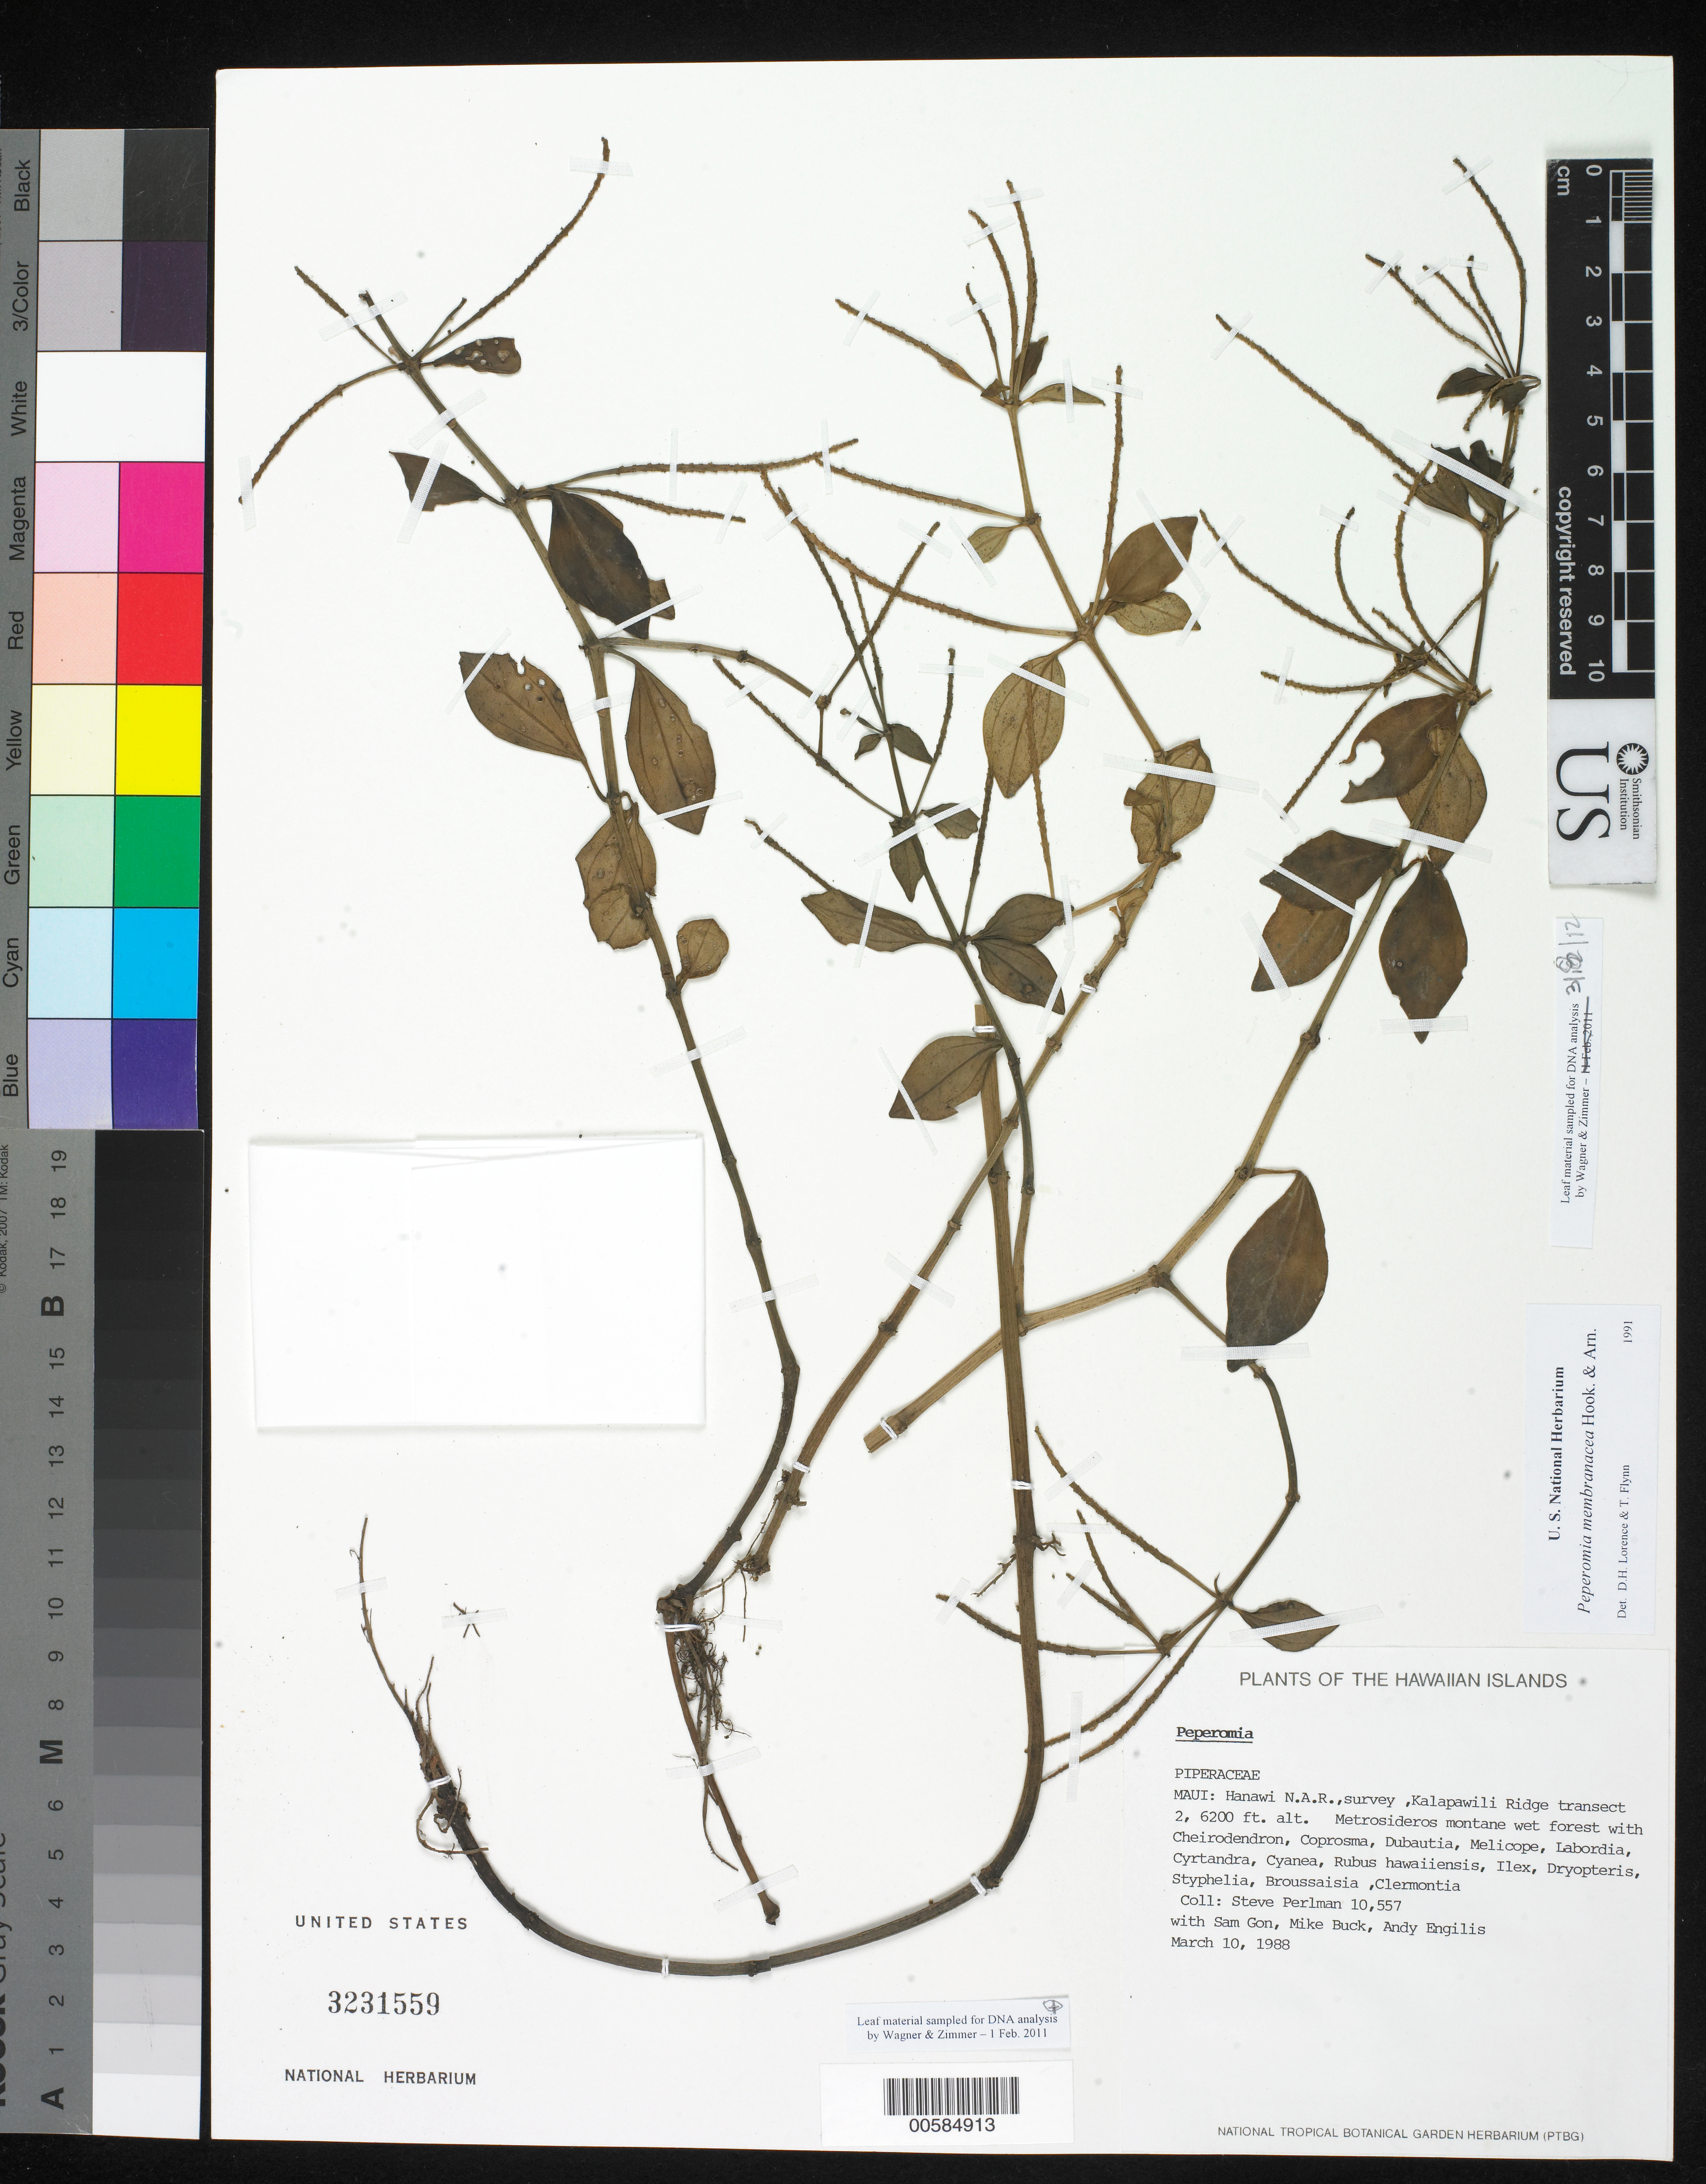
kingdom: Plantae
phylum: Tracheophyta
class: Magnoliopsida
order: Piperales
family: Piperaceae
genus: Peperomia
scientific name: Peperomia membranacea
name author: Hook. & Arn.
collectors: S. P. Perlman, S. Gon, M. Buck & A. Engilis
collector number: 10557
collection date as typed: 10 Mar 1988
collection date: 1988-03-10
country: United States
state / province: Hawaii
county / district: Maui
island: Maui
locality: Hanawi N.A.R., survey, Kalapawili Ridge transect 2.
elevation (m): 1890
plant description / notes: Leaf material sampled for DNA analysis byt WEagner & Zimmer - 1 Feb 2011; Leaf material sampled for DNA analysis byt WEagner & Zimmer - 12 Mar 2012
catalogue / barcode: US 3231559